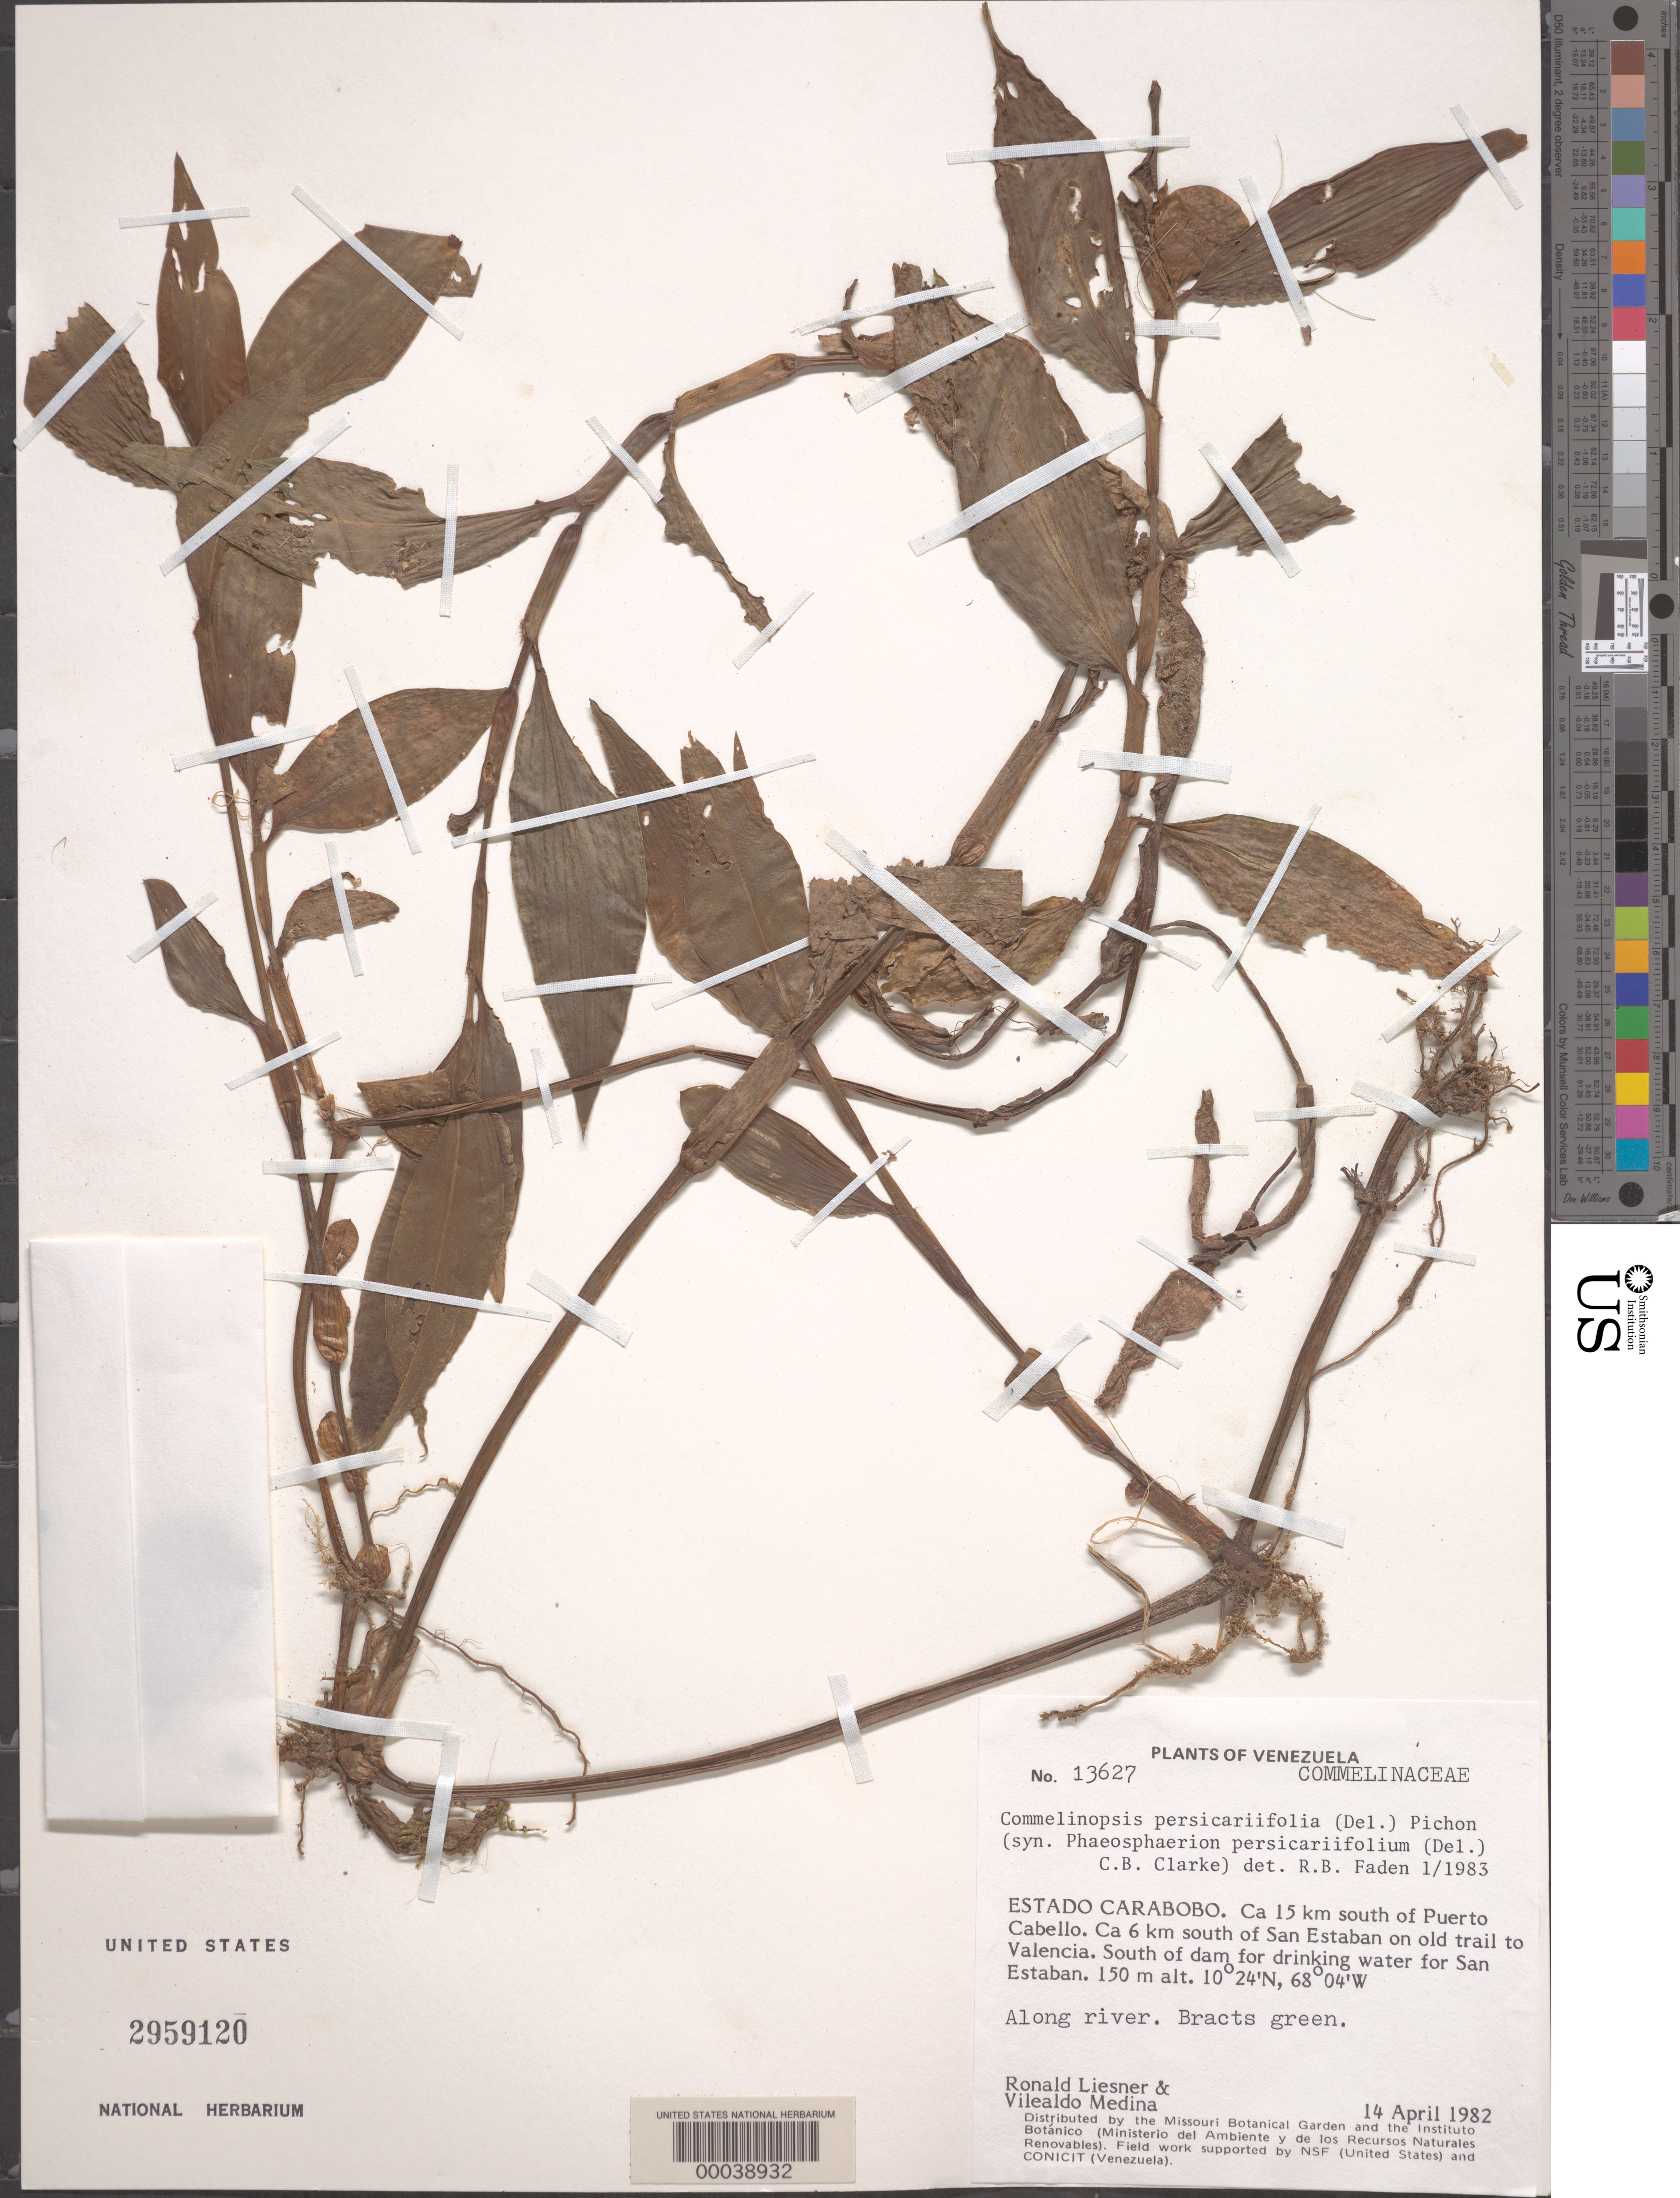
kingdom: Plantae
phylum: Tracheophyta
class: Liliopsida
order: Commelinales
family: Commelinaceae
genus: Commelina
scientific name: Commelina rufipes var. glabrata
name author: (D.R. Hunt) Faden & D.R. Hunt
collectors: R. L. Liesner & V. Medina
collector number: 13627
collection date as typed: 14 Apr 1982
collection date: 1982-04-14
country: Venezuela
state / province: Carabobo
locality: Ca 15 km s of puerto cabello; ca 6 km s of san estaban on old trail to valencia; s of dam for water for san estaban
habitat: Along river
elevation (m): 150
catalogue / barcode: US 2959120